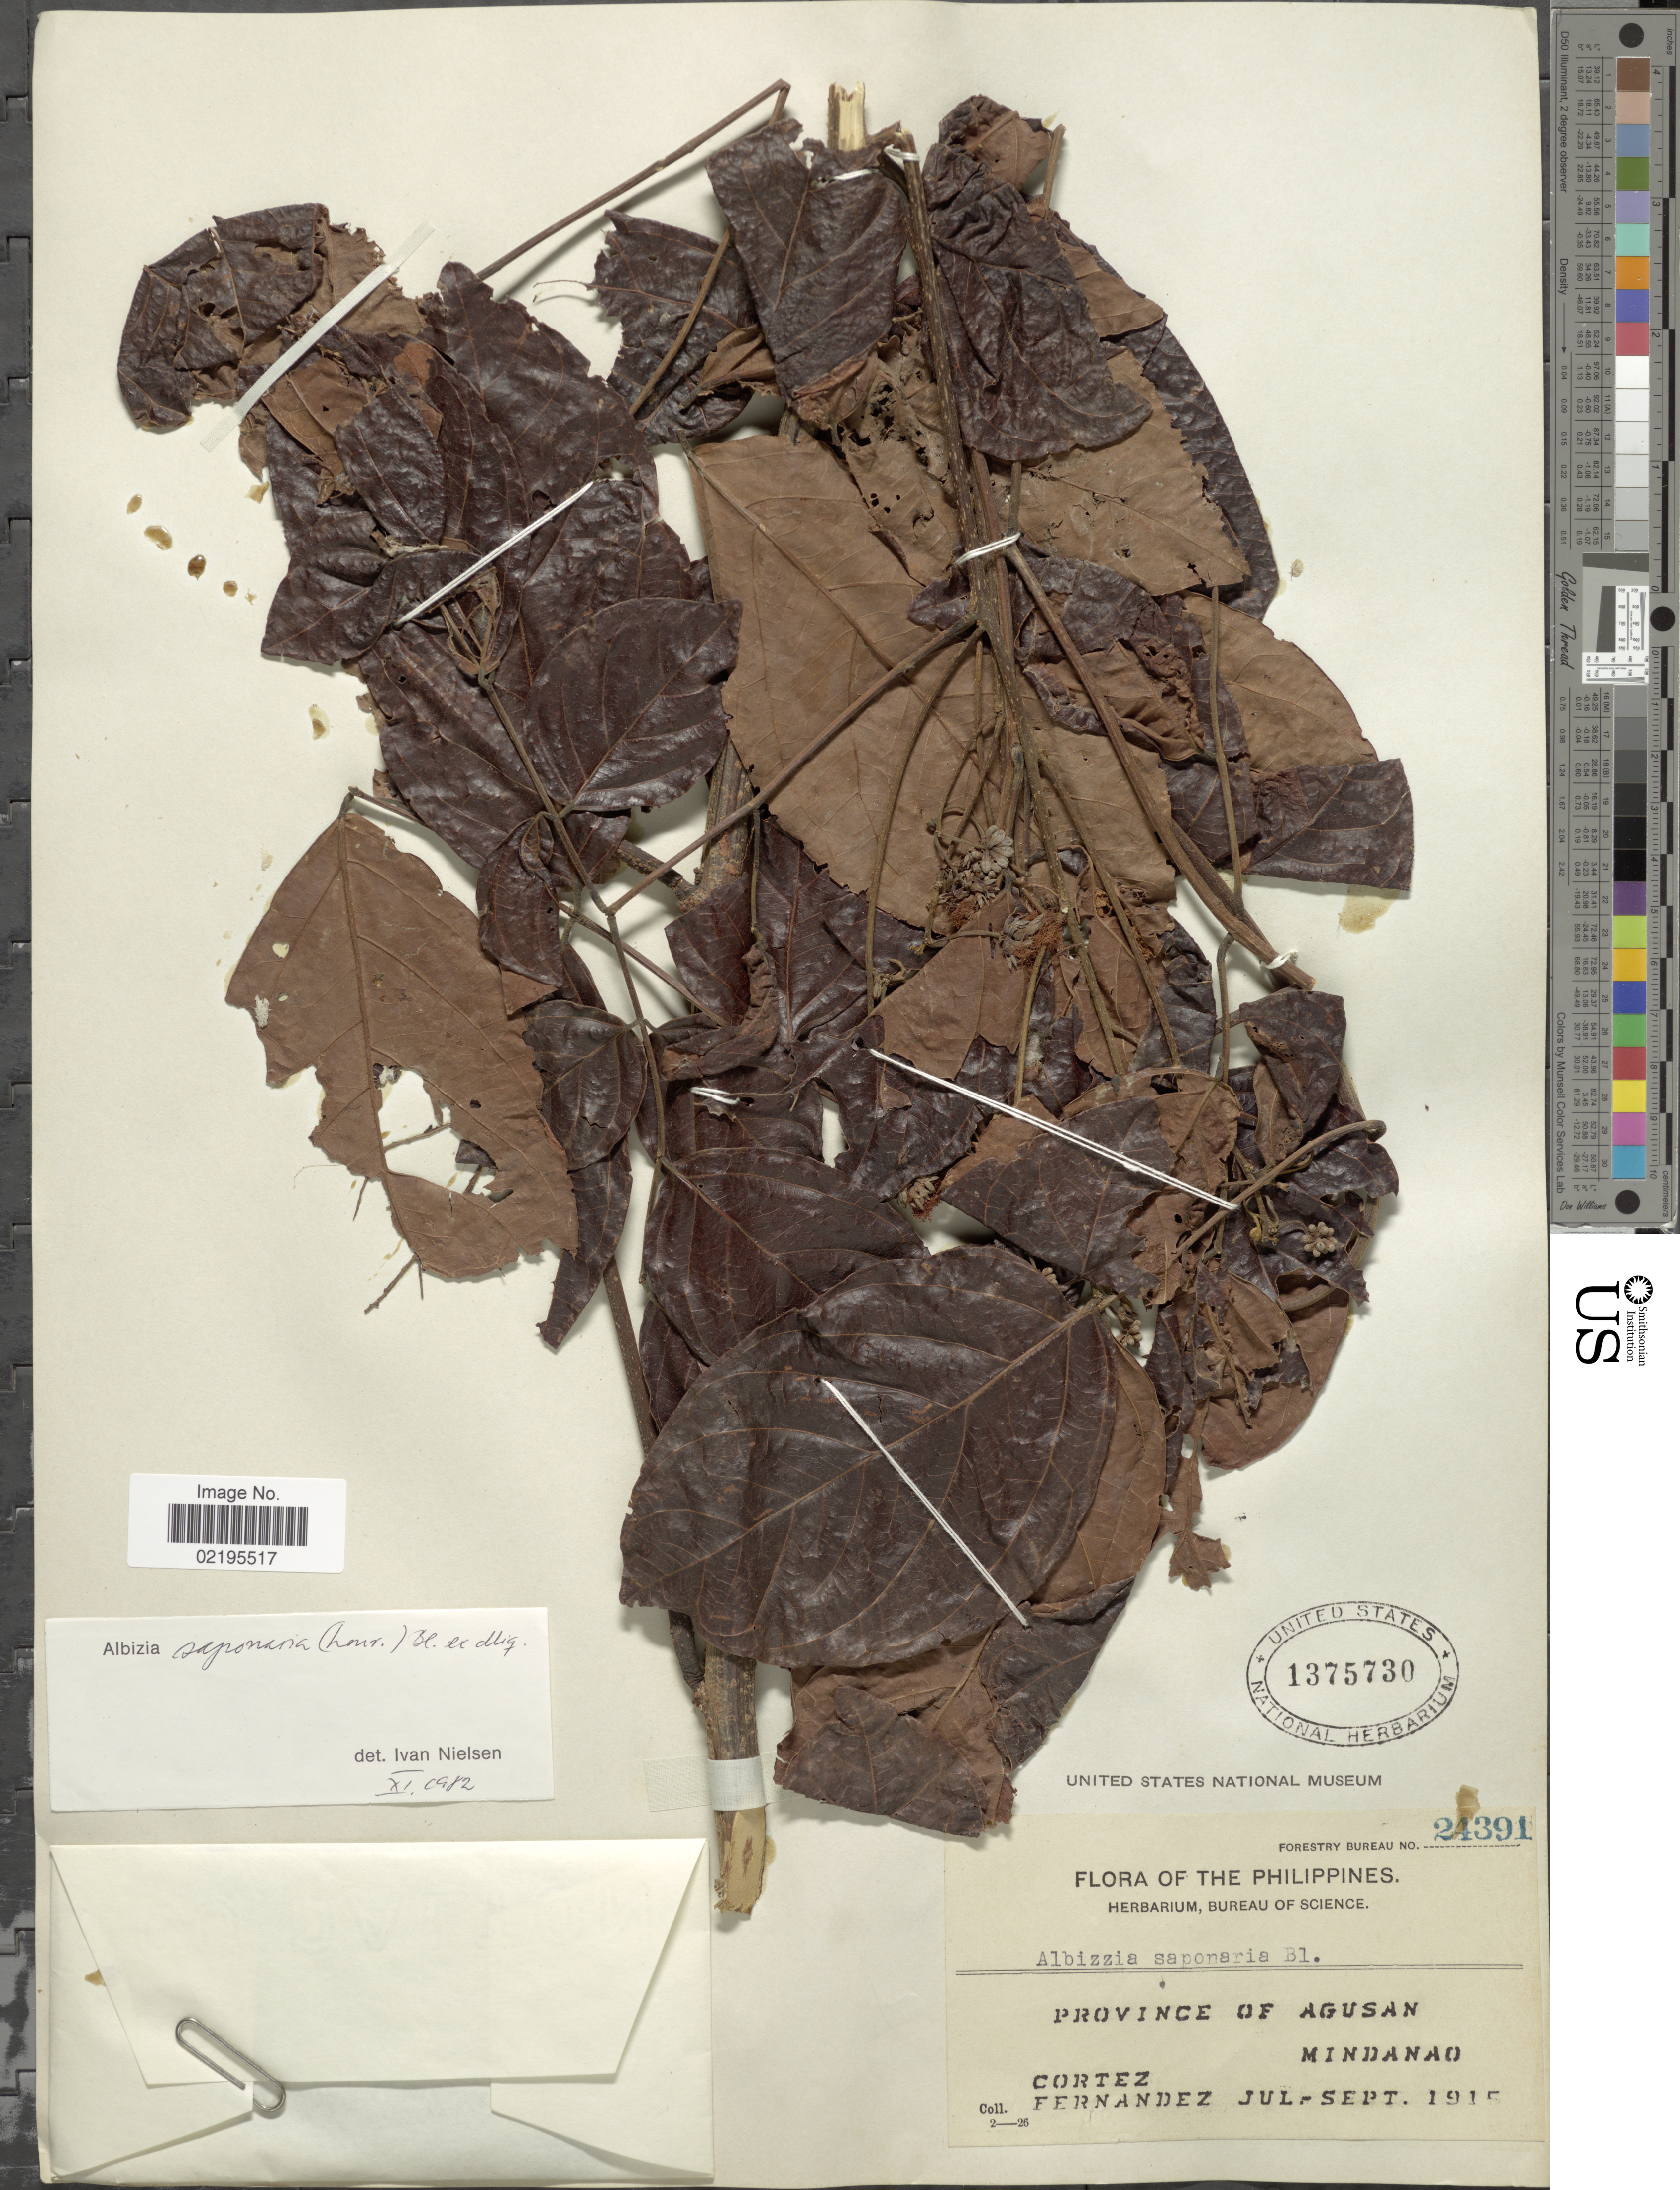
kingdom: Plantae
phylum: Tracheophyta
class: Magnoliopsida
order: Fabales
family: Fabaceae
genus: Albizia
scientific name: Albizia saponaria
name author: (Lour.) Blume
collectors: -. Cortez & -- Fernandez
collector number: Forestry Bureau 24391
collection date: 1915-07/1915-09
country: Philippines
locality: Province of Agusan, Mindanao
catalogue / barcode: US 1375730